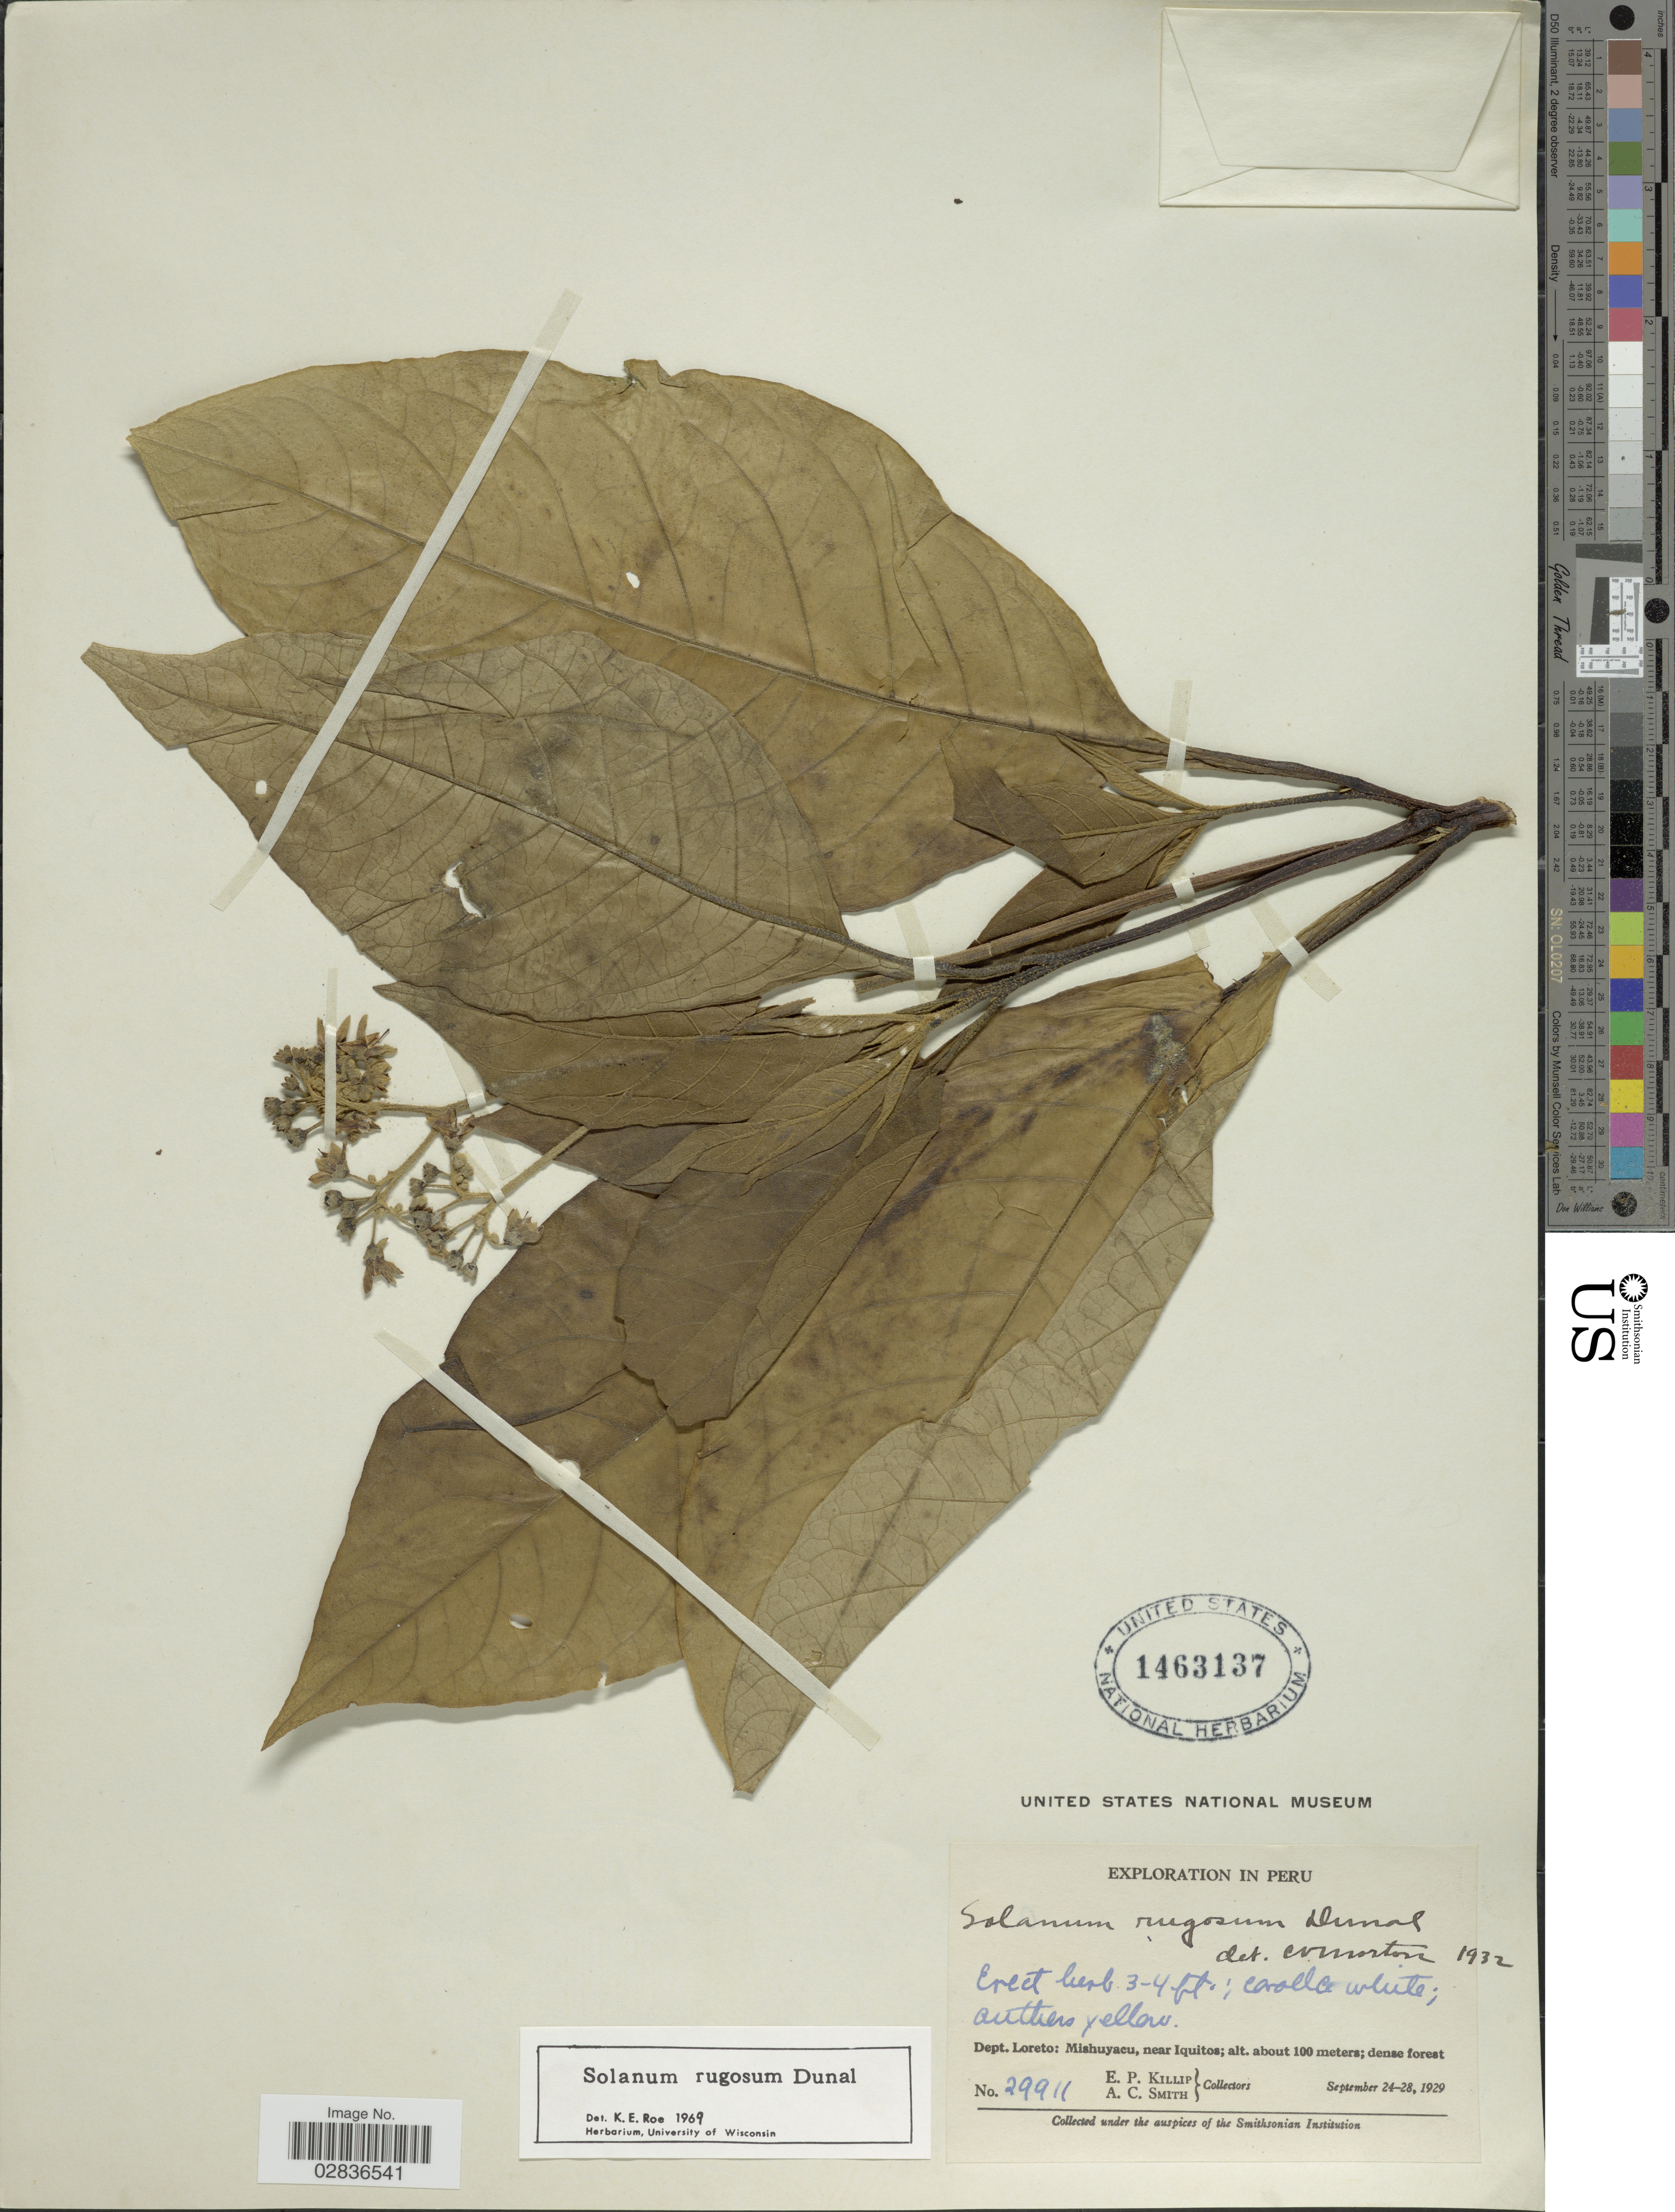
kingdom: Plantae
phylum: Tracheophyta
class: Magnoliopsida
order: Solanales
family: Solanaceae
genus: Solanum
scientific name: Solanum rugosum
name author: Dunal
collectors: E. P. Killip & A. C. Smith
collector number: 29911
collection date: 1929-09-24/1929-09-28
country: Peru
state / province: Loreto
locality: Dept. Loreto: Mishuyacu, near Iquitos.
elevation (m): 100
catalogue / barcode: US 1463137